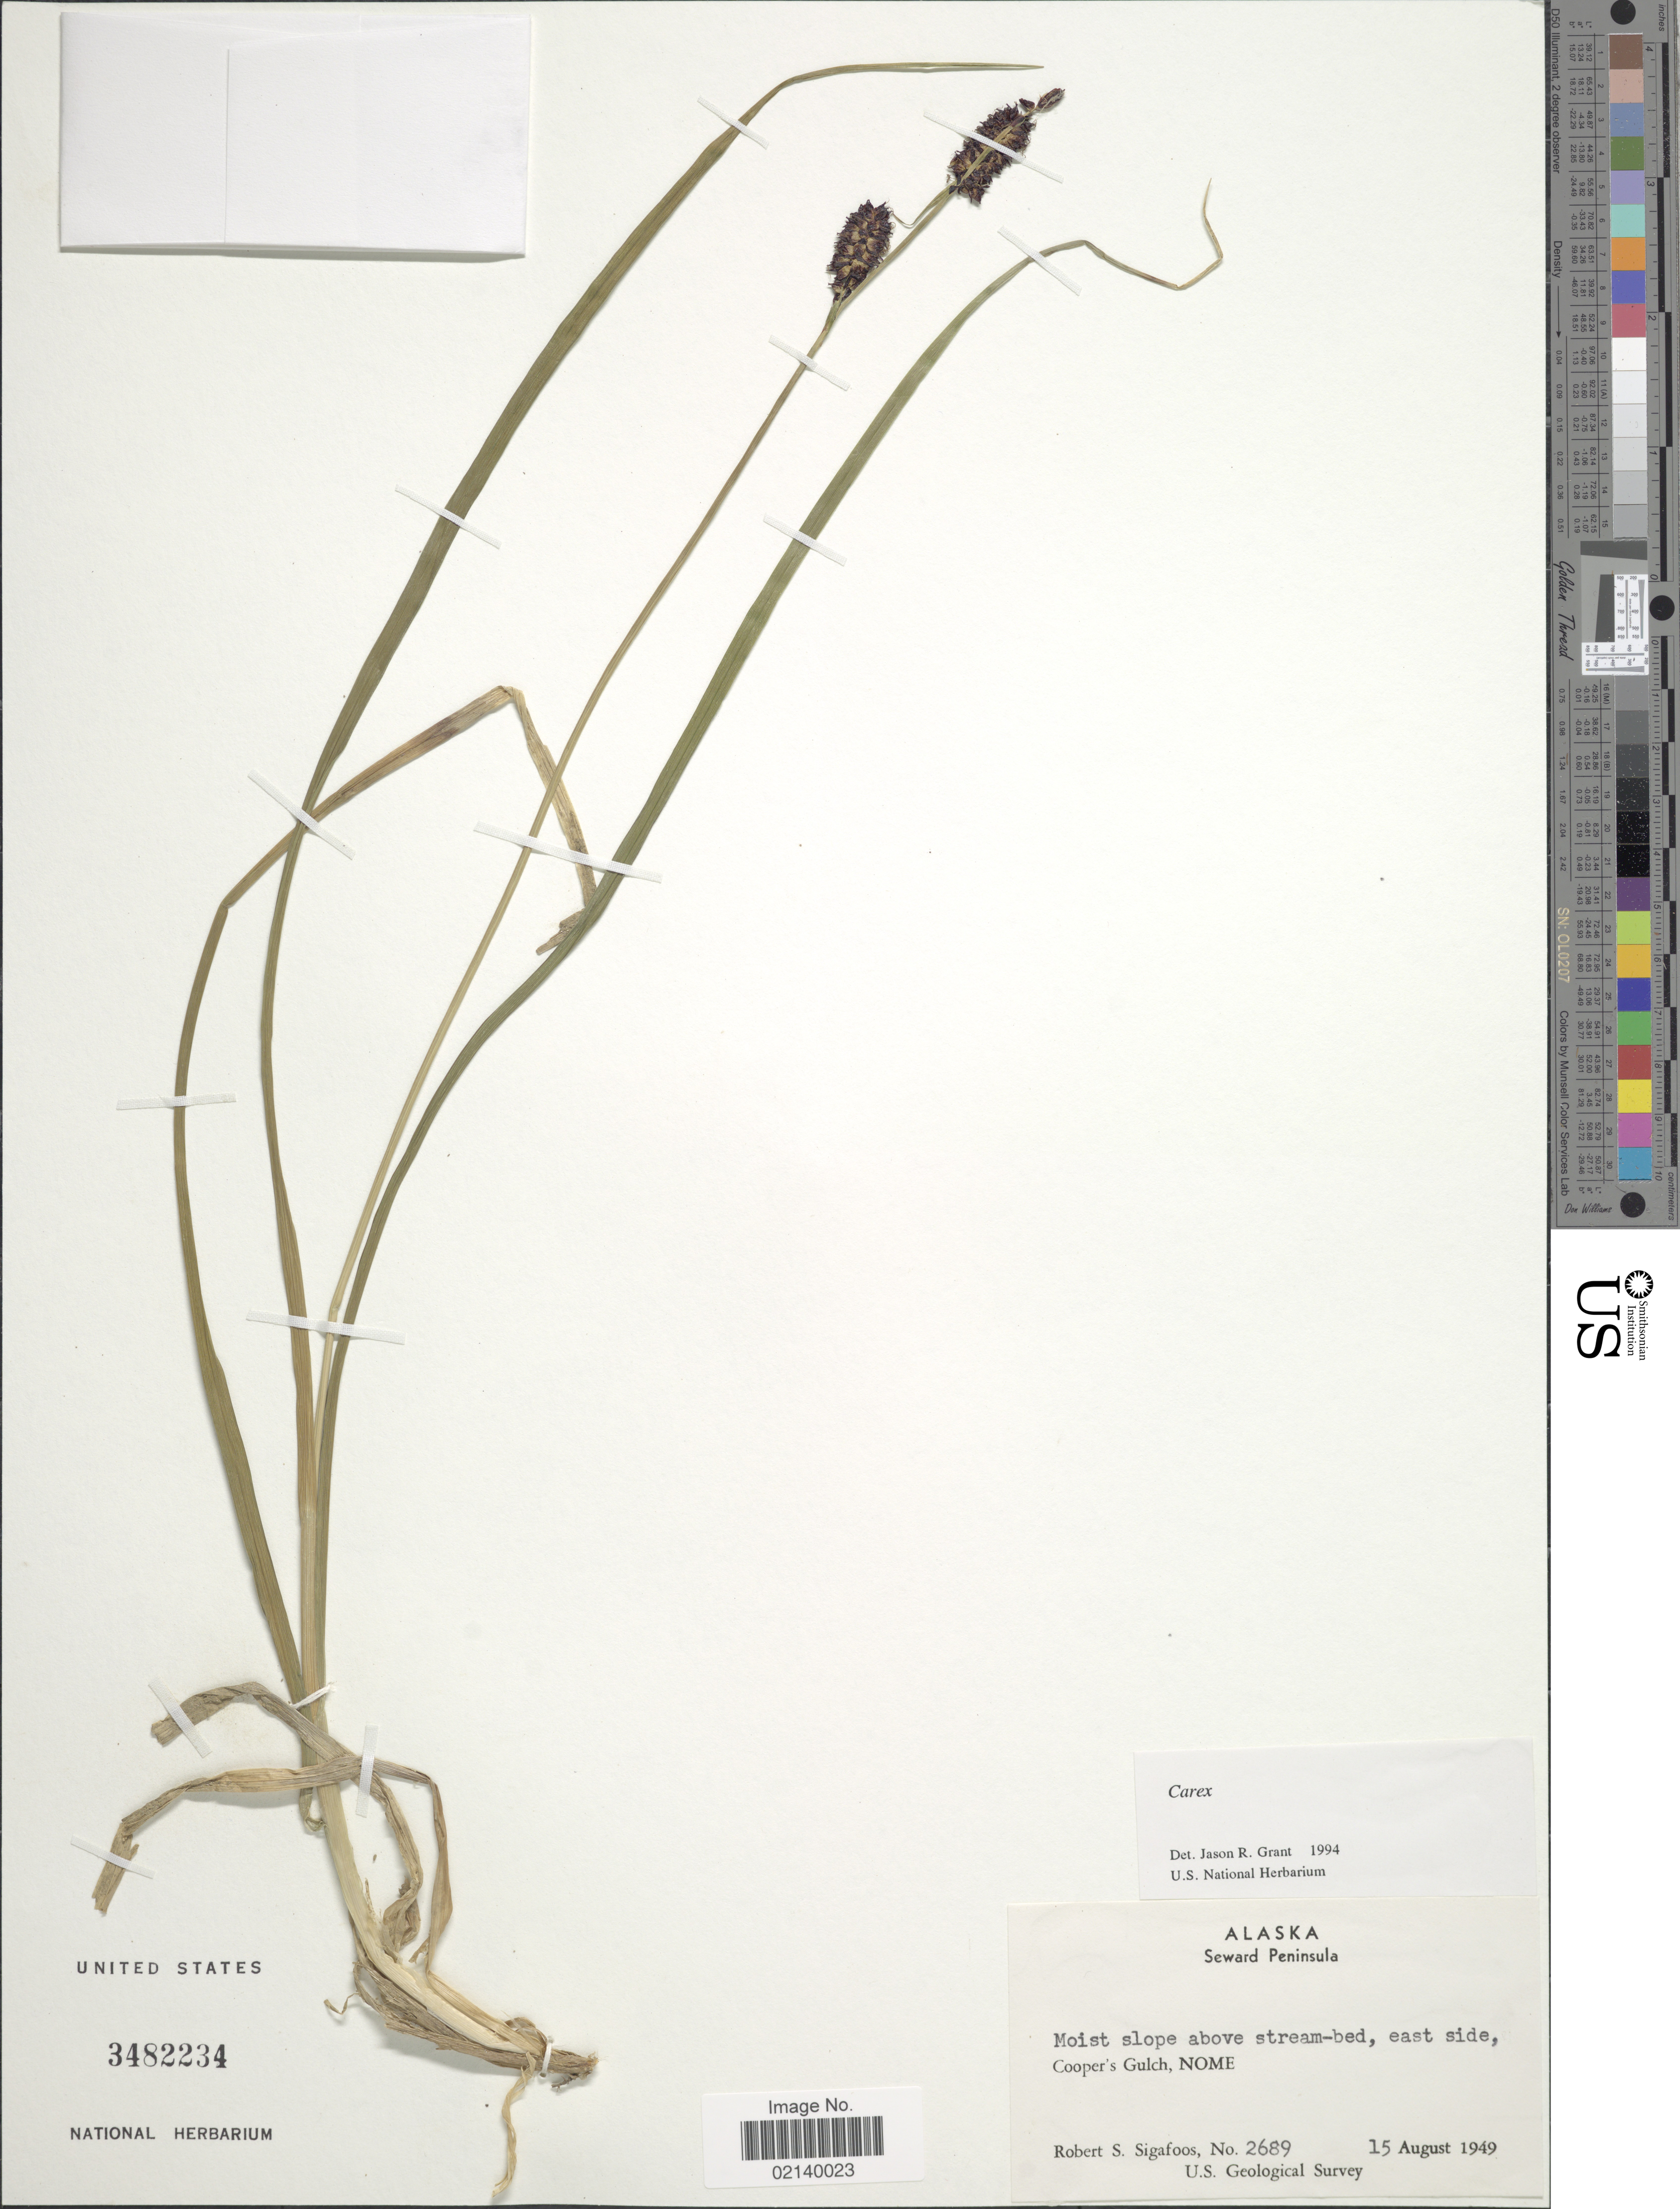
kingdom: Plantae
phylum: Tracheophyta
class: Liliopsida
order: Poales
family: Cyperaceae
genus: Carex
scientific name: Carex sp.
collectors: R. Sigafoos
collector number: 2689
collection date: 1949-08-15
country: United States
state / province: Alaska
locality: Seward Peninsula, moist slope above stream-bed, east side, Cooper's Gulch, Nome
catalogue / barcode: US 3482234